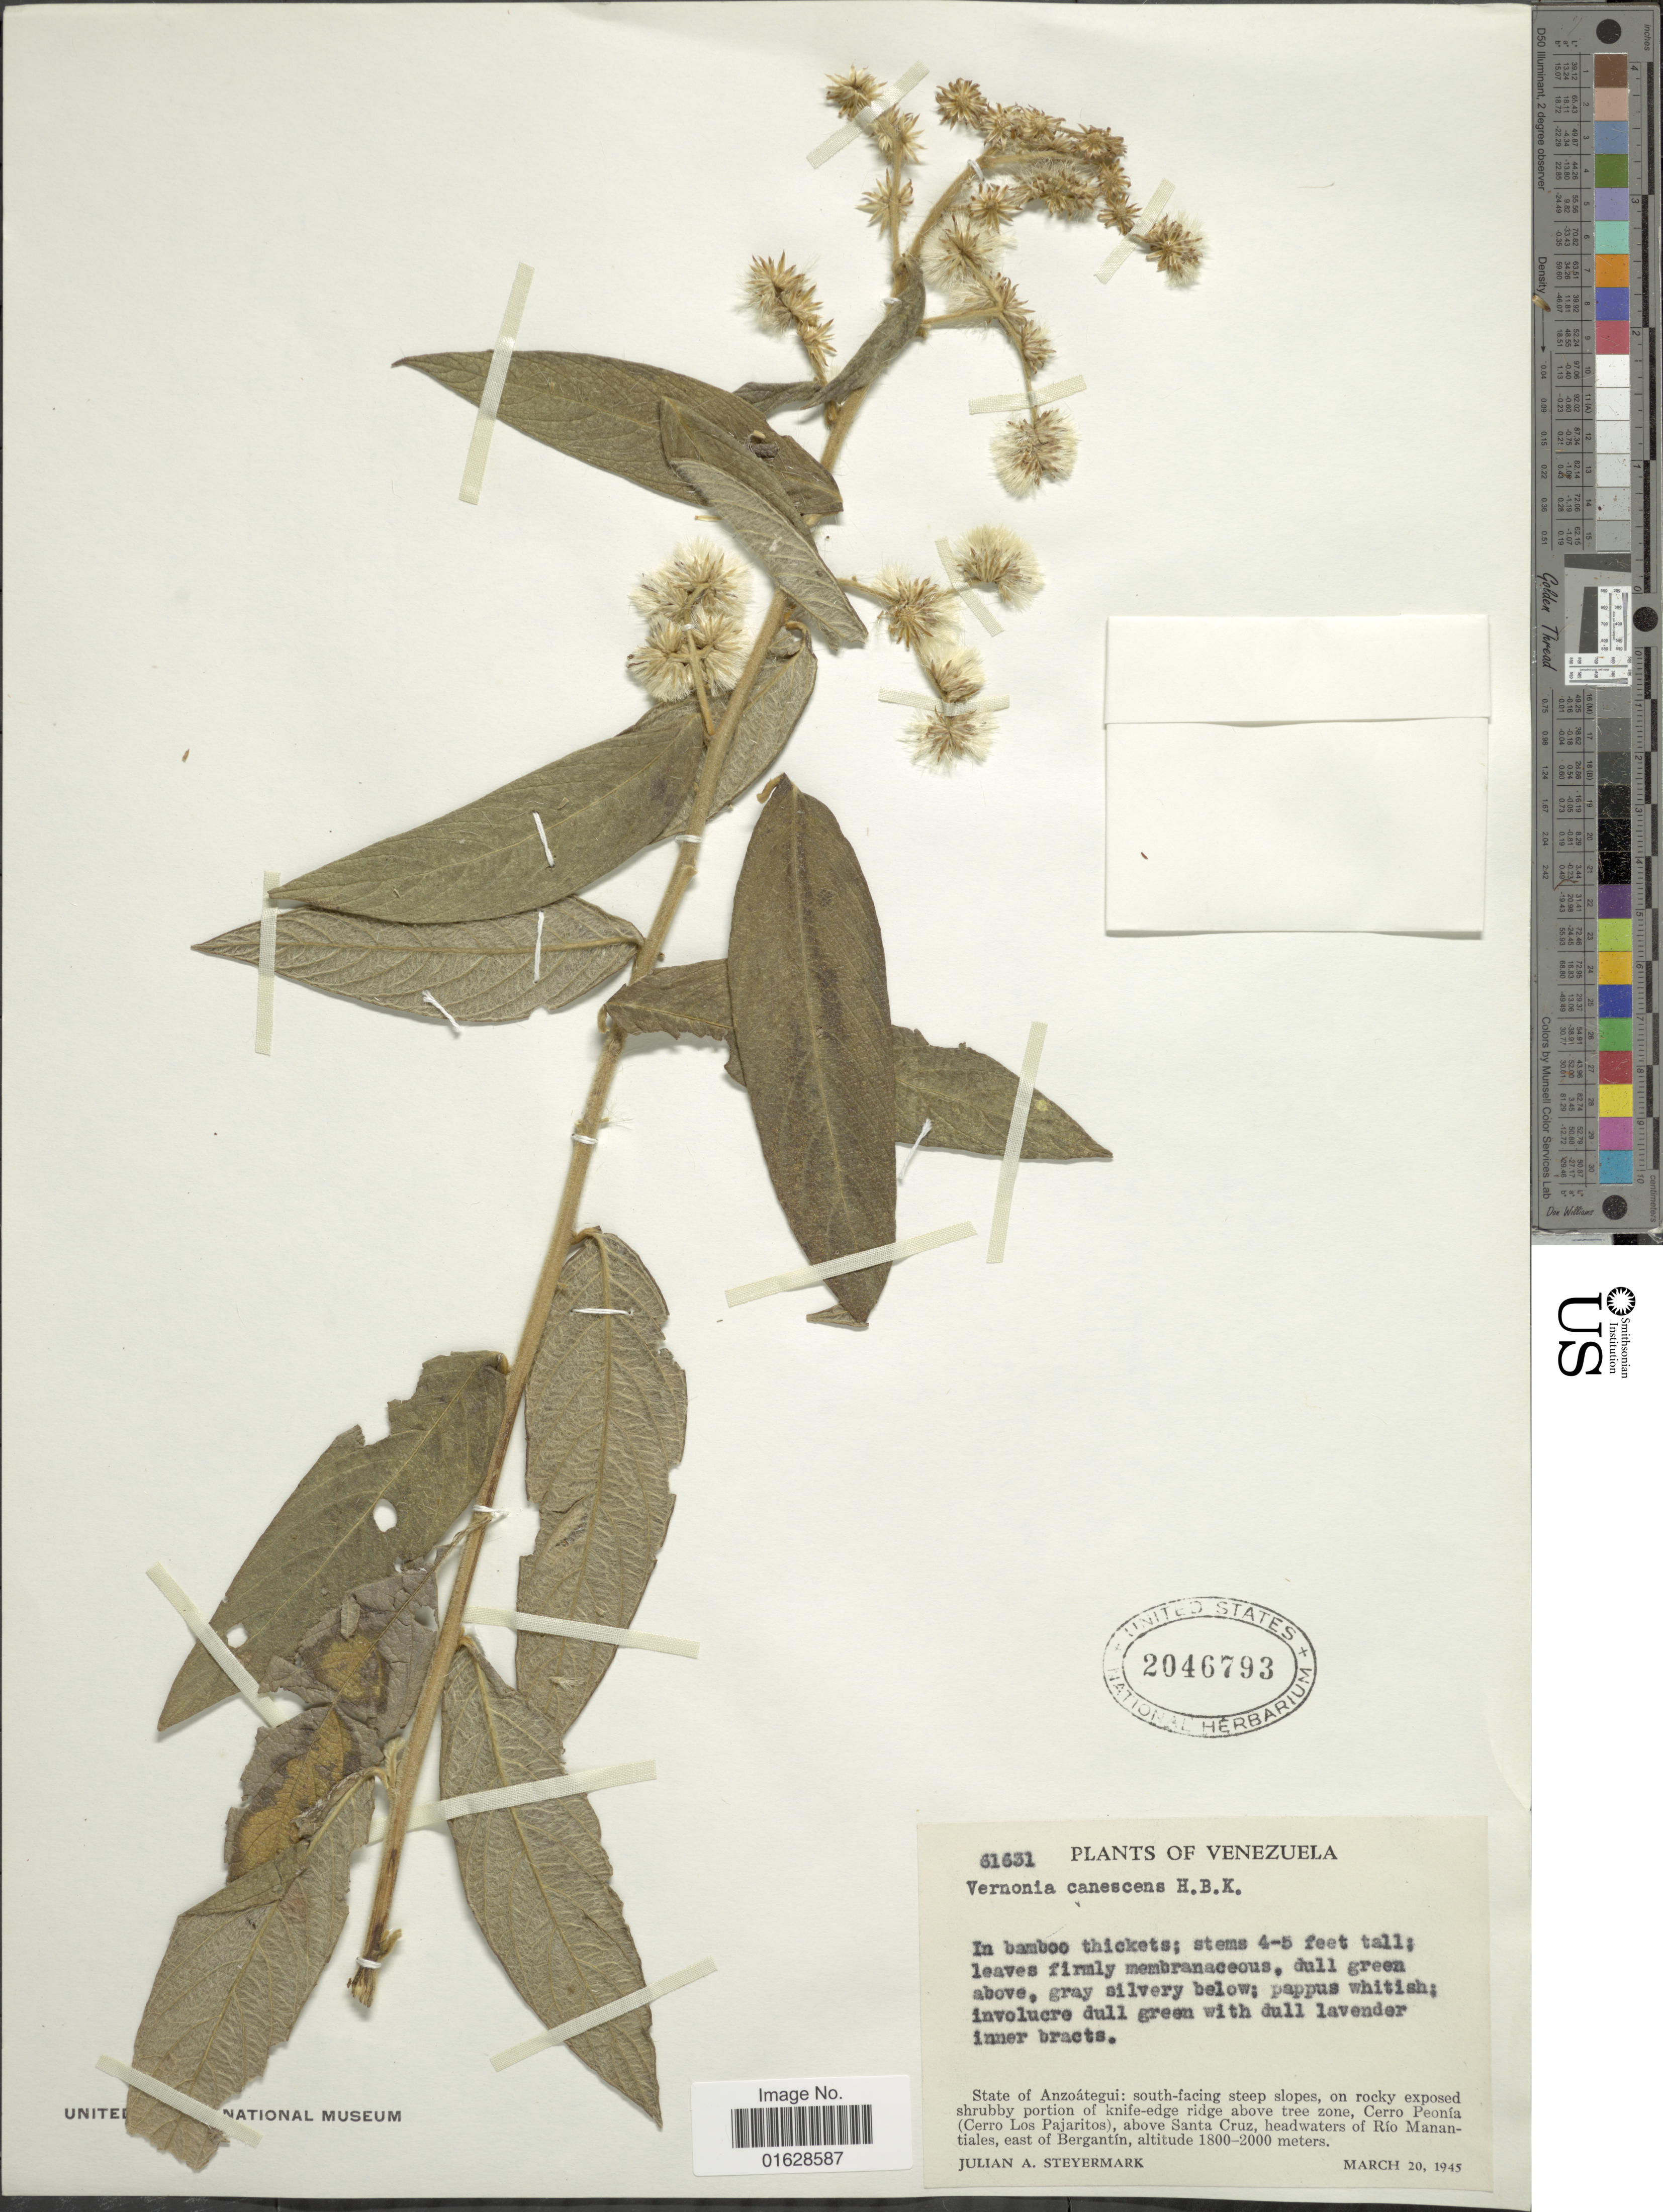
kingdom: Plantae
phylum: Tracheophyta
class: Magnoliopsida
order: Asterales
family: Asteraceae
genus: Lepidaploa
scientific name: Lepidaploa canescens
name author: (Kunth) H. Rob.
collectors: J. Steyermark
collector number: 61631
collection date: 1945-03-20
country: Venezuela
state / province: Anzoategui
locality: Venezuela. State of Anzoategui: south-facing steep slopes, on rocky exposed shrubby portion of knife-edge ridge above tree zone, Cerro Peonia (Cerro Los Pajaritos), above Santa Cruz, headwaters of Rio Manantiales, east of Bergantin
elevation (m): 1800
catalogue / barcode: US 2046793